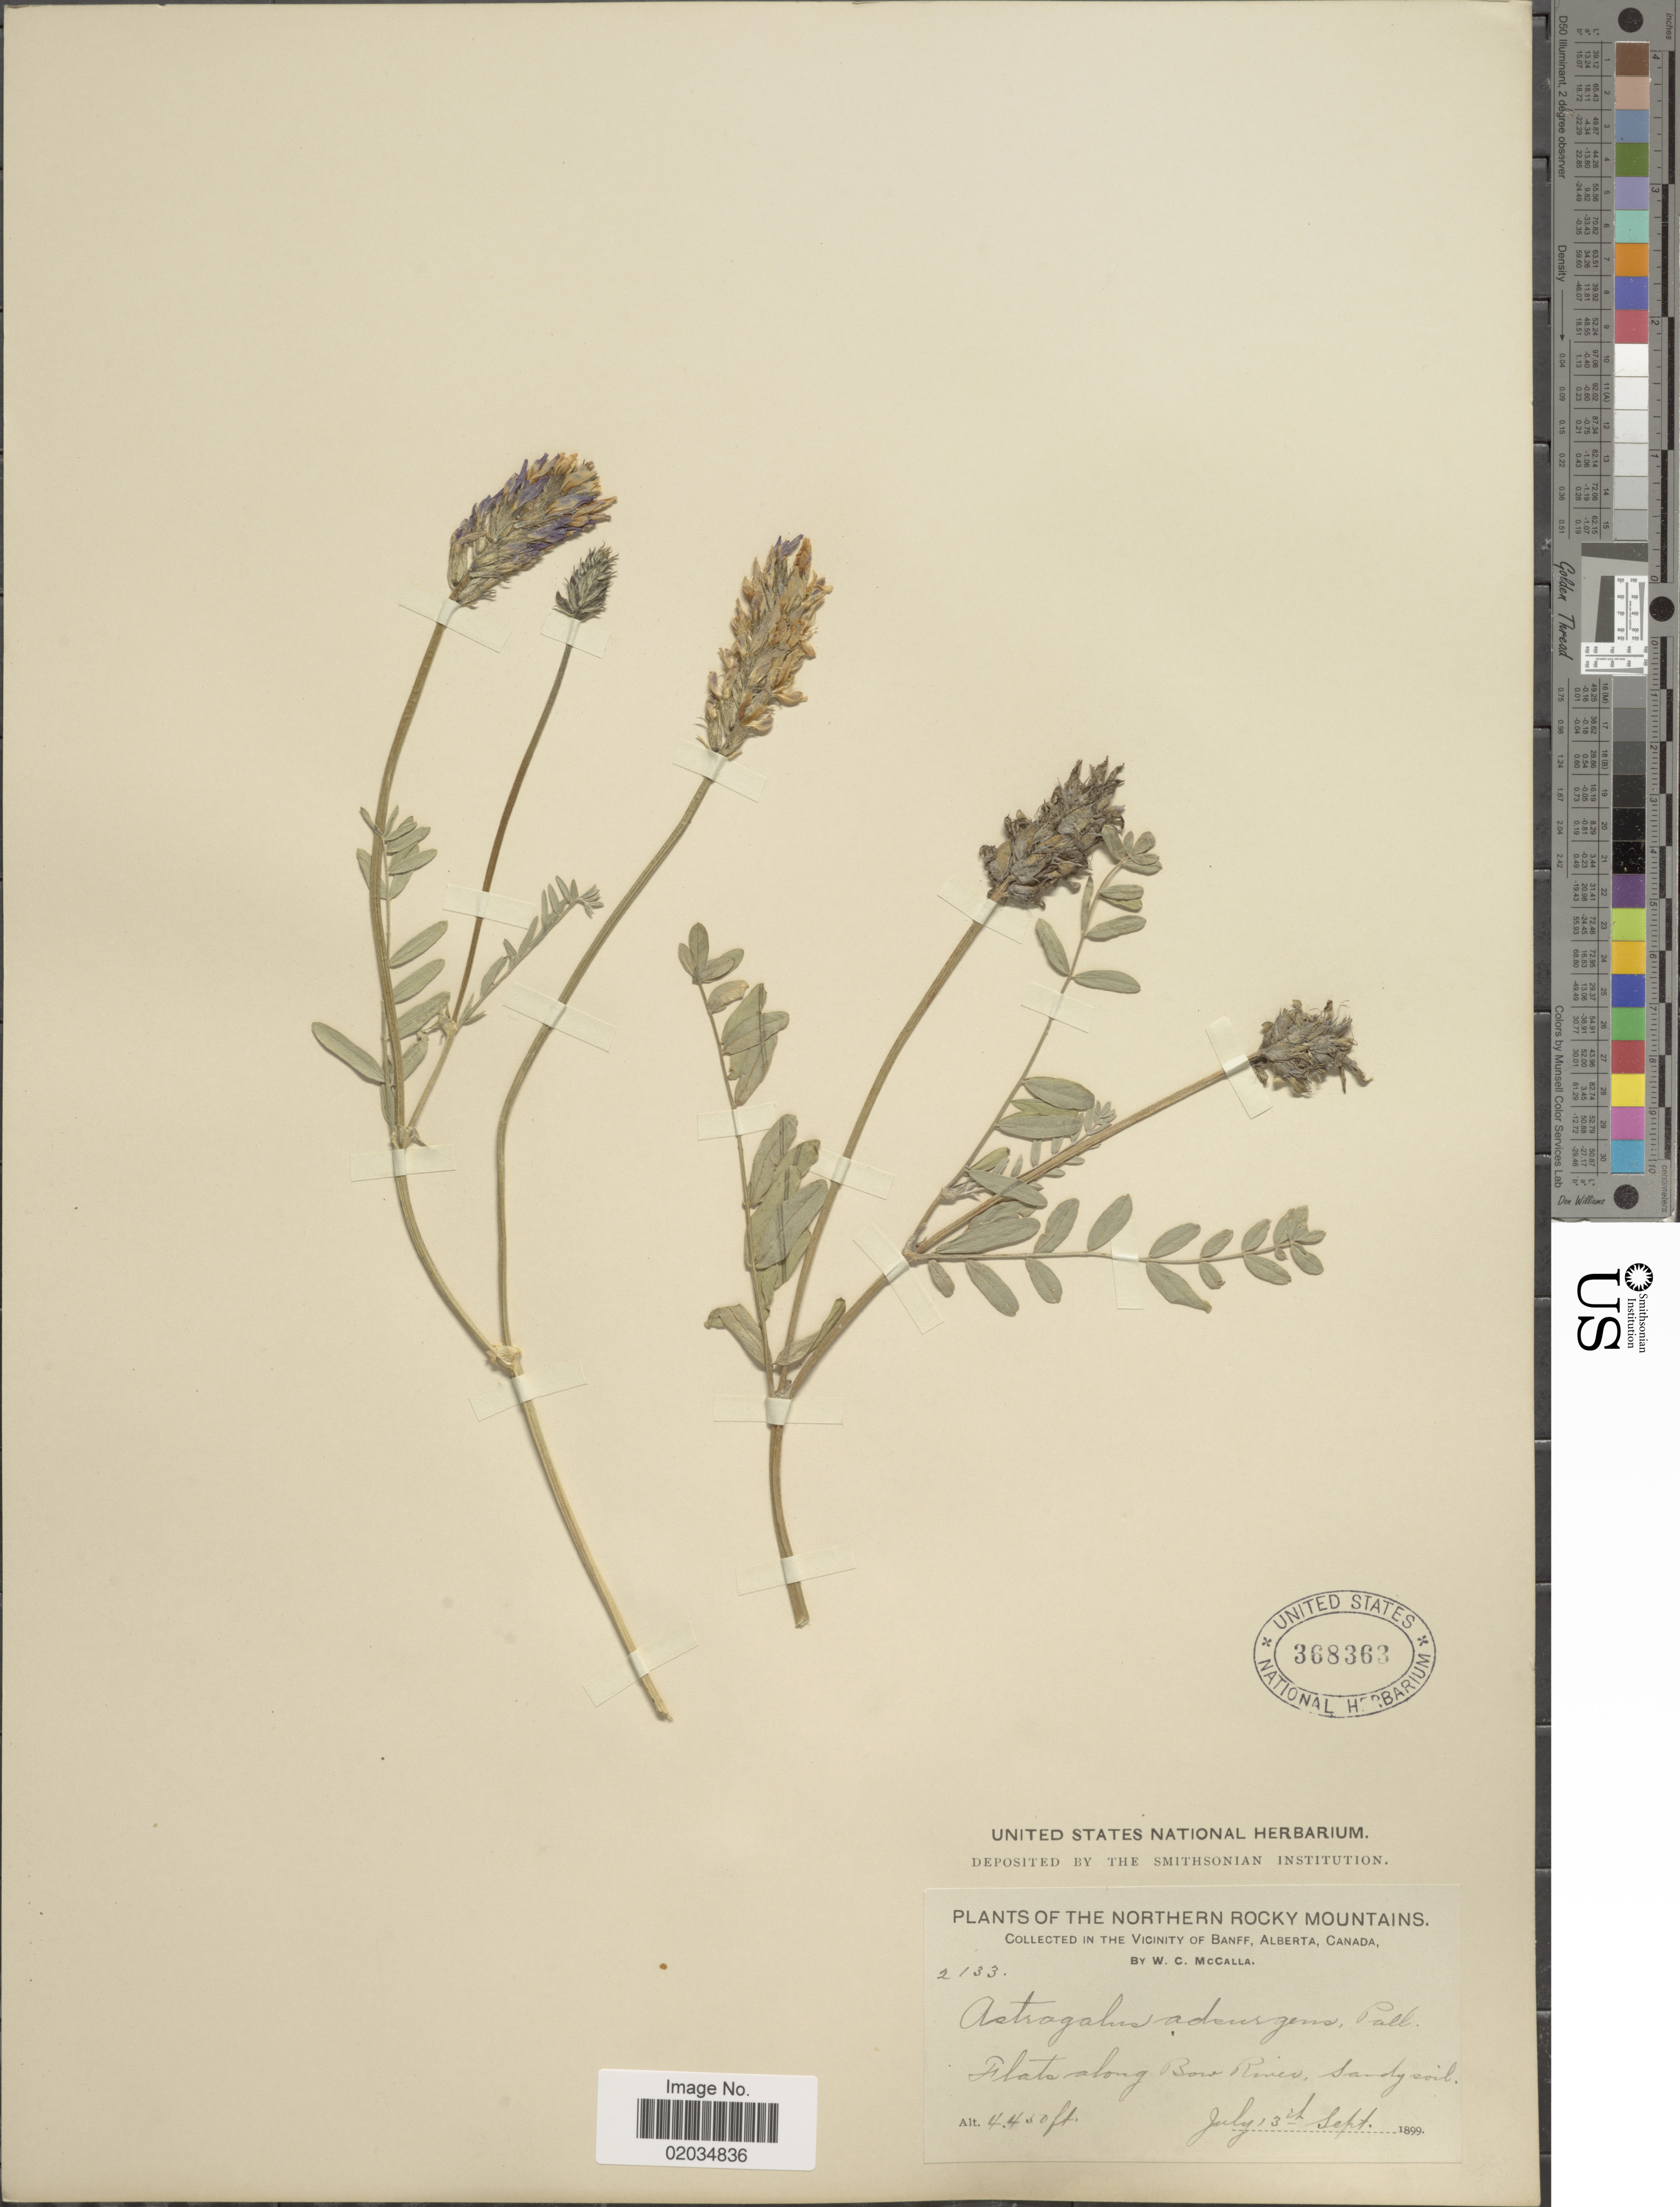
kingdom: Plantae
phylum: Tracheophyta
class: Magnoliopsida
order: Fabales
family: Fabaceae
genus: Astragalus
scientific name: Astragalus striatus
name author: Nutt.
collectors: W. McCalla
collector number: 2133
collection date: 1899-07-13/1899-09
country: Canada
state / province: Alberta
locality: Northern Rocky Mountains. Vicinity of Banff. Flats along Bow River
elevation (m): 1356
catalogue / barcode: US 368363